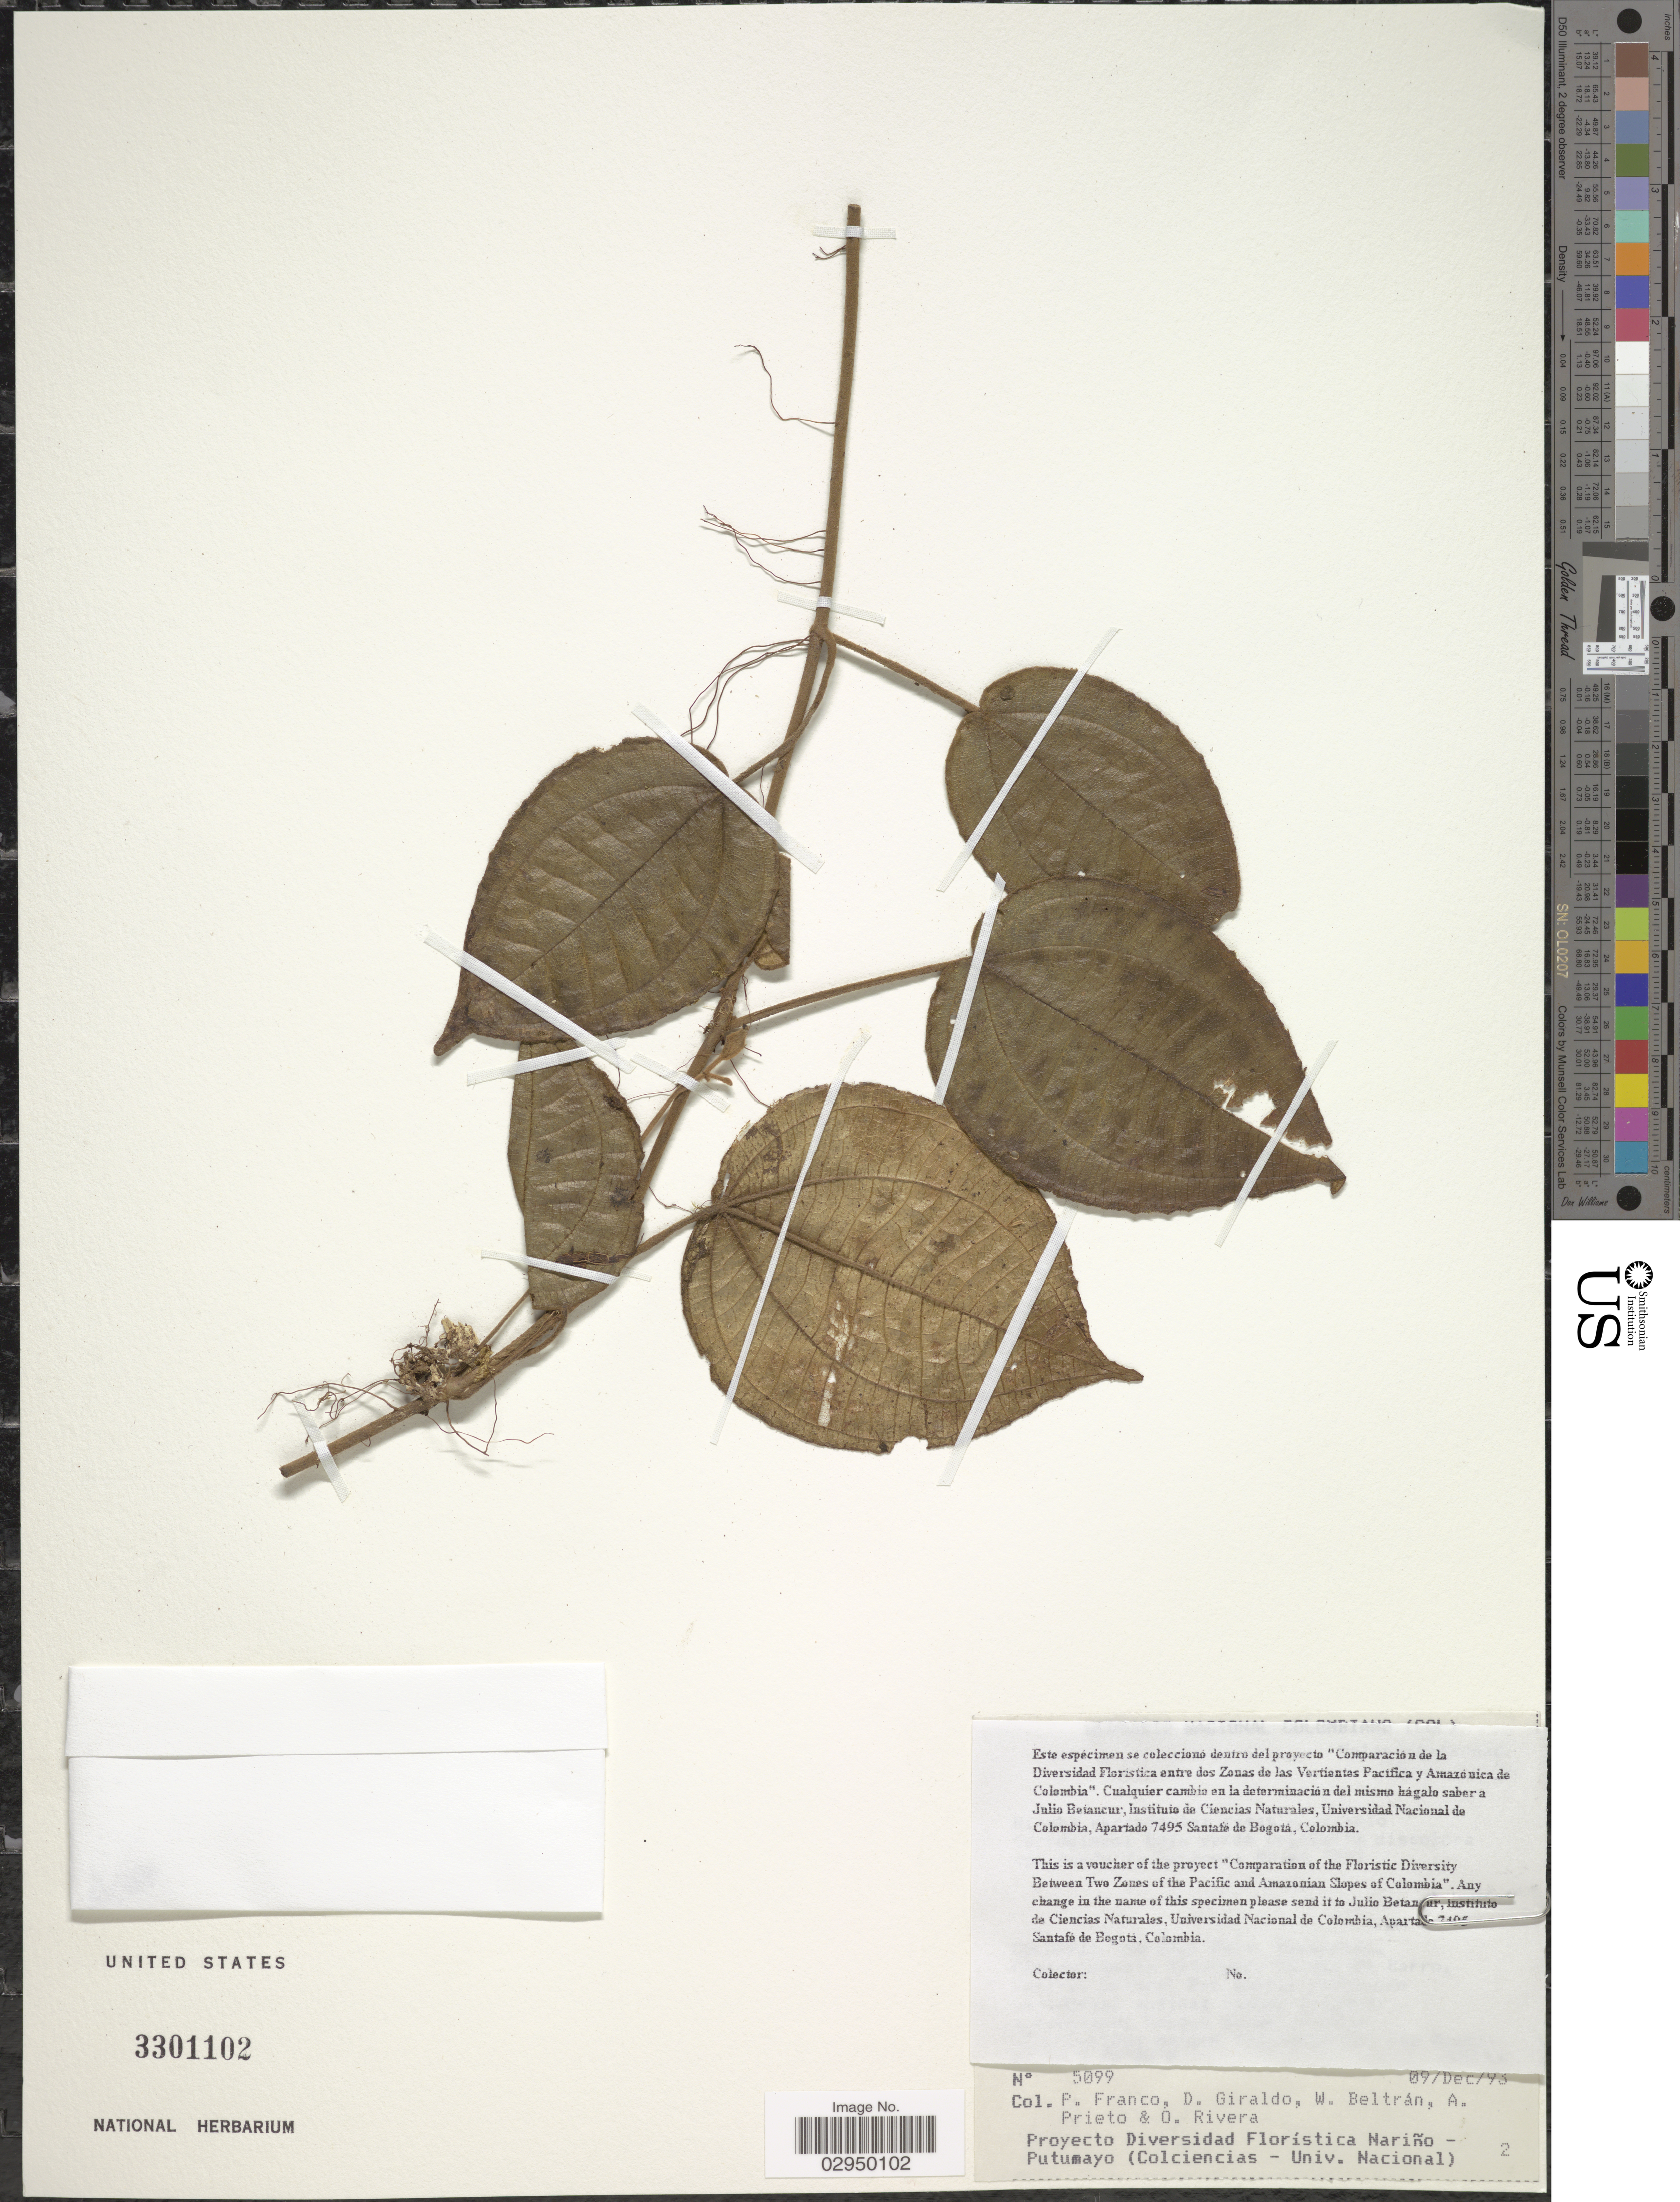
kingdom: Plantae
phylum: Tracheophyta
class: Magnoliopsida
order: Myrtales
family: Melastomataceae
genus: Clidemia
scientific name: Clidemia sp.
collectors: P. Franco, D. Giraldo, W. Beltran, A. Prieto & O. Rivera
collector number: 5099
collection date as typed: Transcribed d/m/y: 9/12/93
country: Colombia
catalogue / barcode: US 3301102